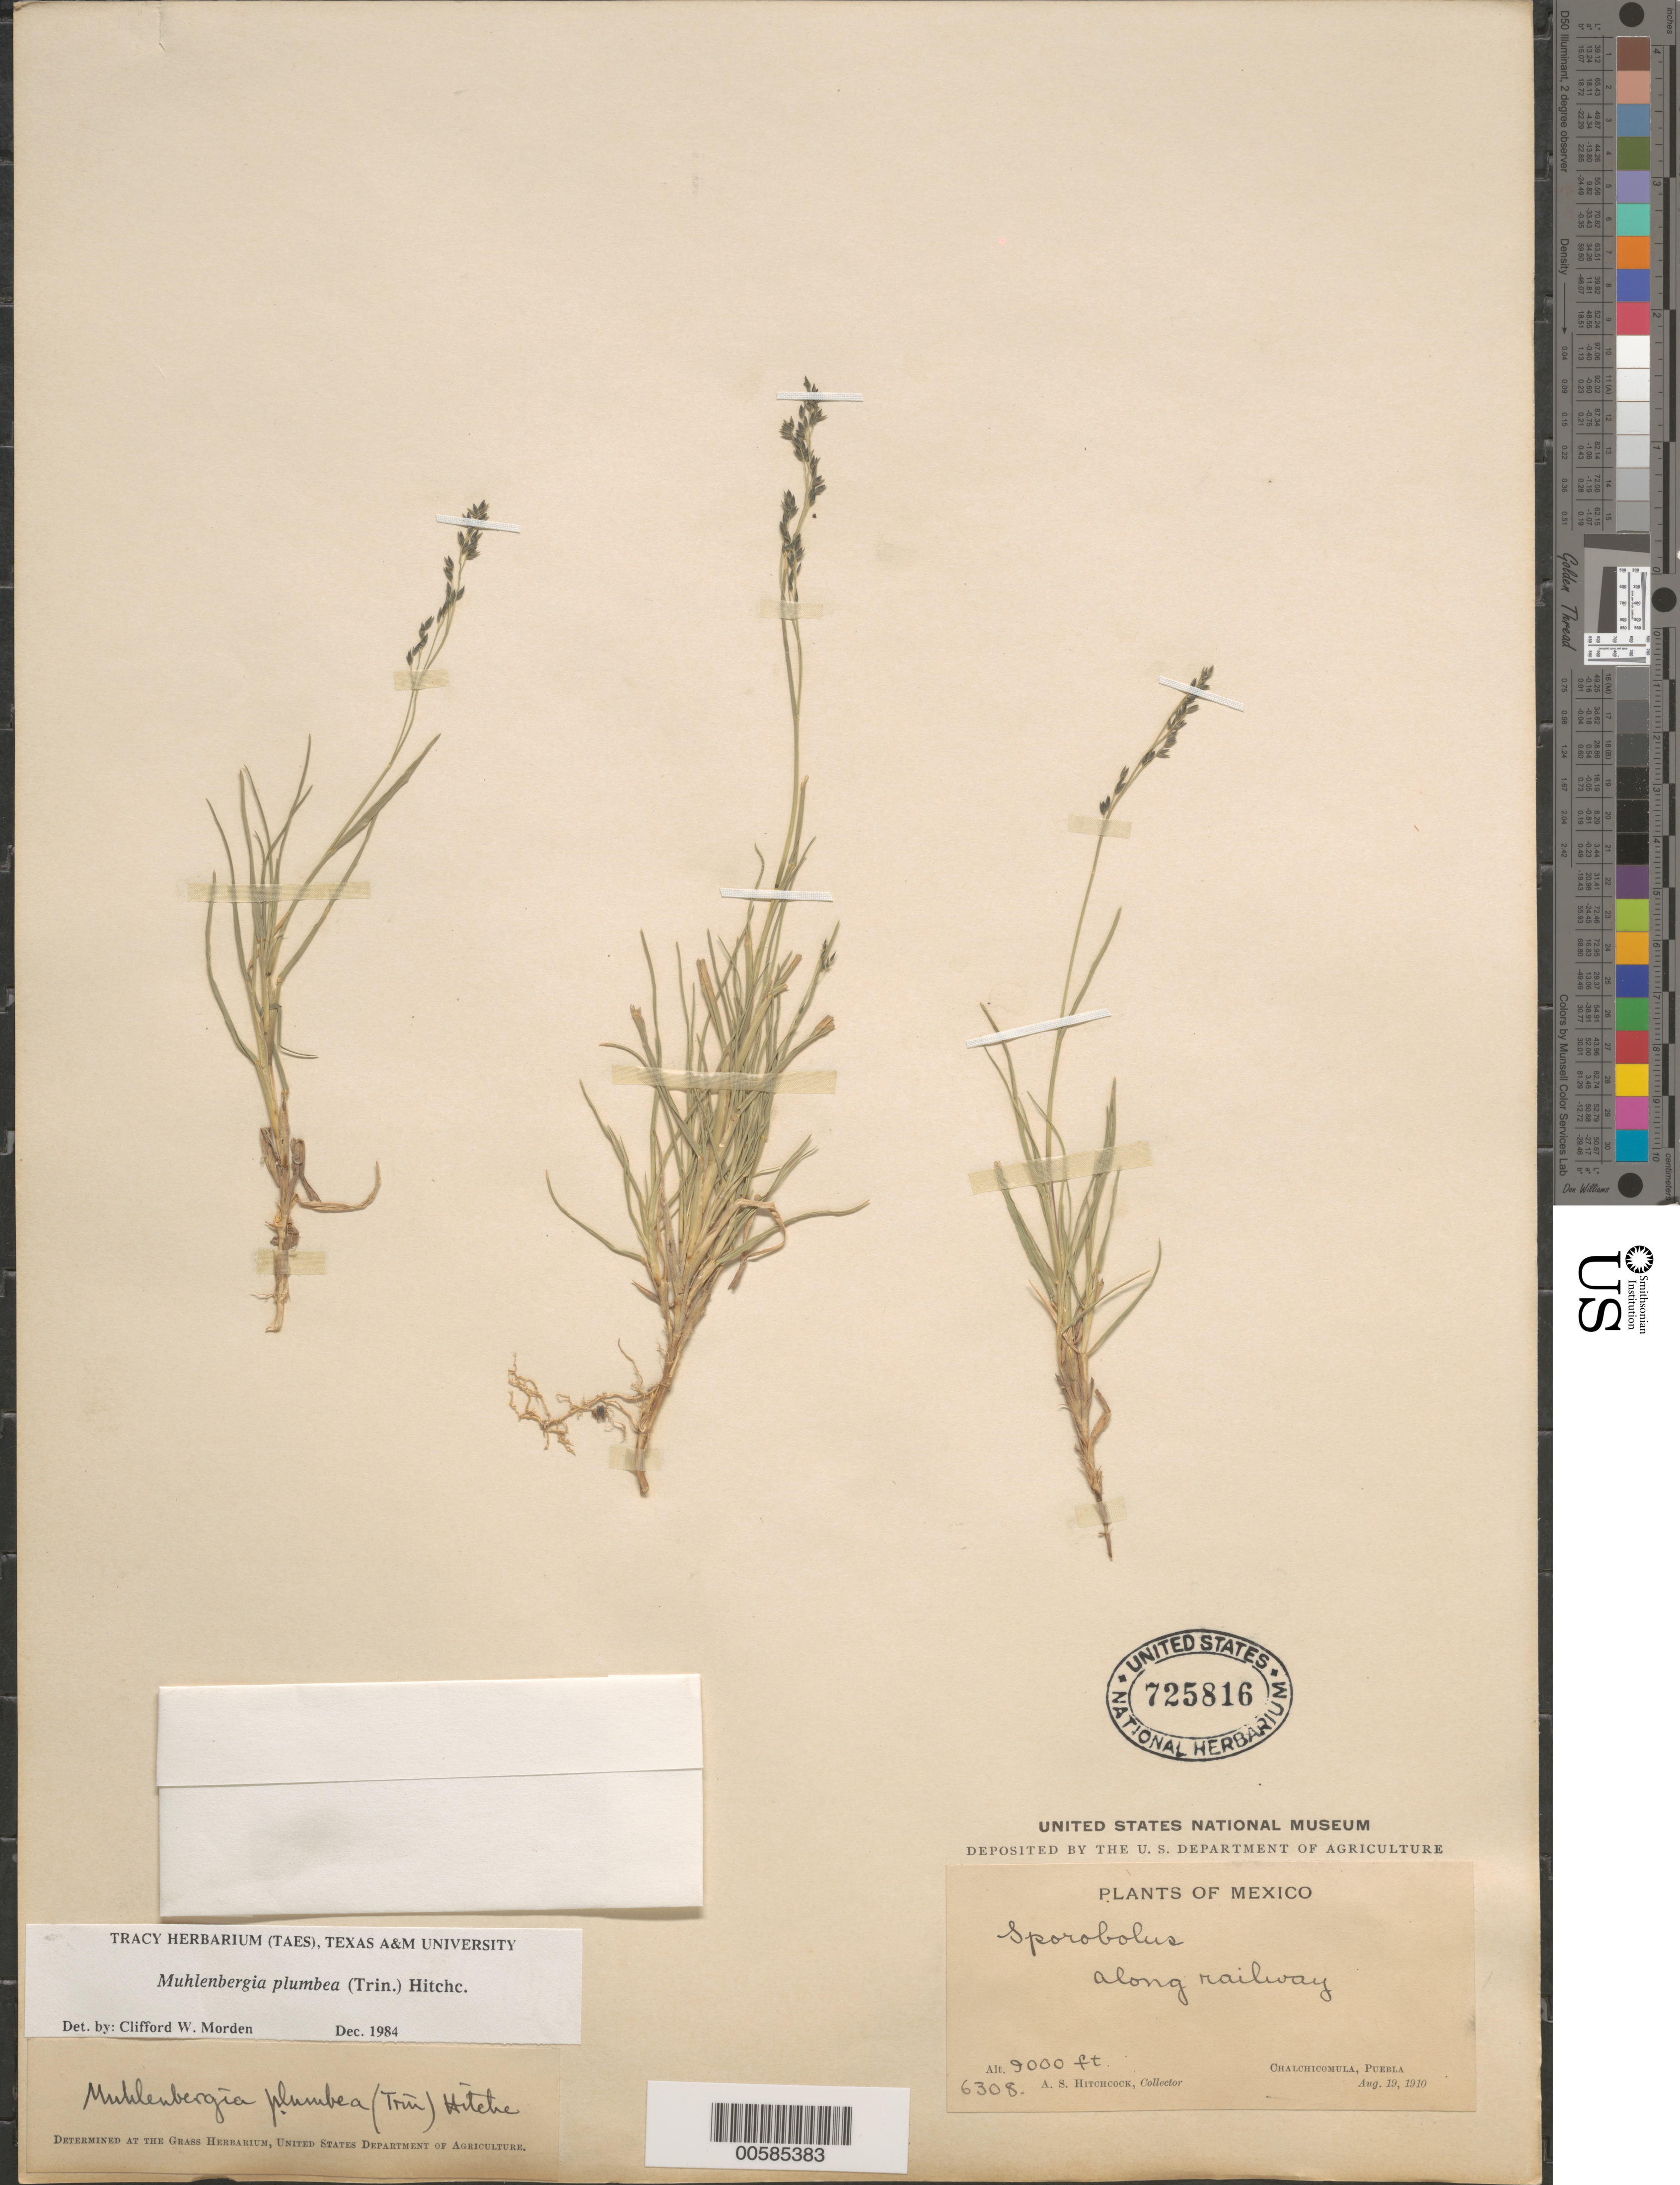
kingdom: Plantae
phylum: Tracheophyta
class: Liliopsida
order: Poales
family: Poaceae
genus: Muhlenbergia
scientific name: Muhlenbergia plumbea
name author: (Trin.) Hitchc.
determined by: Morden, C. W.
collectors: A. S. Hitchcock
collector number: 6308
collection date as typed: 19 Aug 1910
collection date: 1910-08-19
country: Mexico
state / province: Puebla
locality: Chalchicomula.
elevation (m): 2743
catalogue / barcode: US 725816